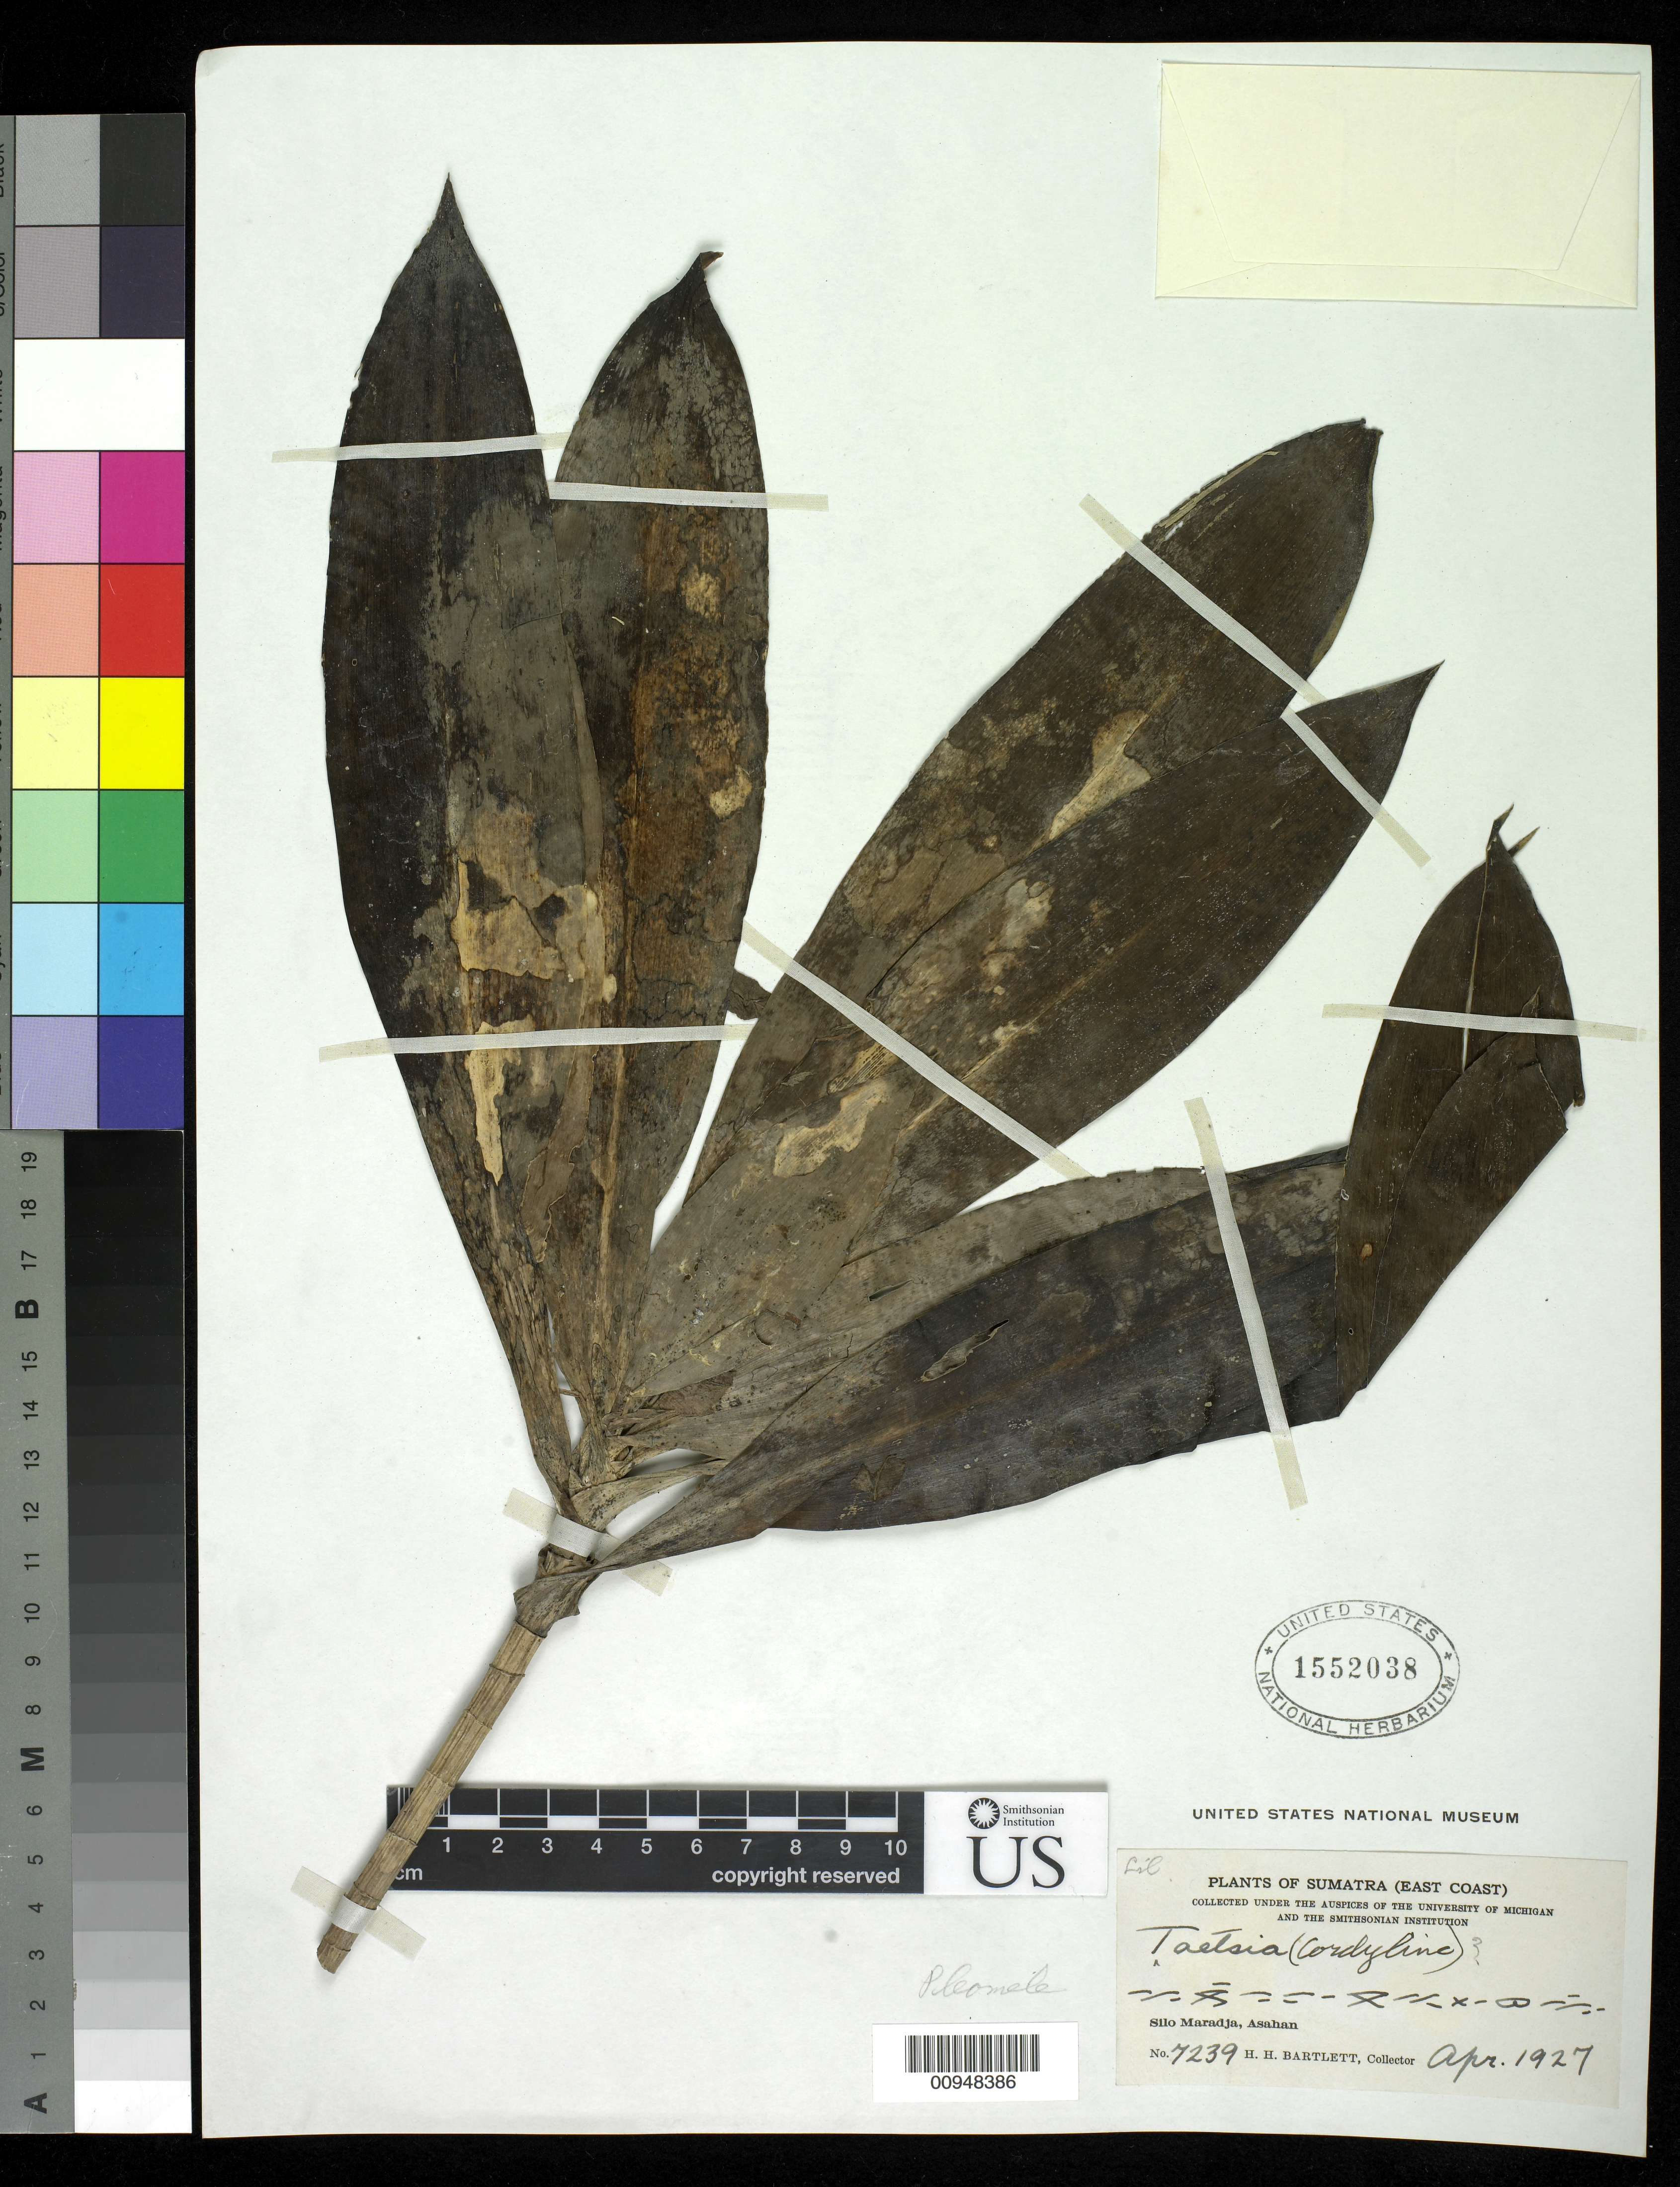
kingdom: Plantae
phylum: Tracheophyta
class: Liliopsida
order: Asparagales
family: Asparagaceae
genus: Dracaena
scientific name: Dracaena sp.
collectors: H. H. Bartlett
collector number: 7239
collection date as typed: Apr 1927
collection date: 1927-04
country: Indonesia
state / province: Sumatra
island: Sumatra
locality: Silo Maradja, Asahan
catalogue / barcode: US 1552038